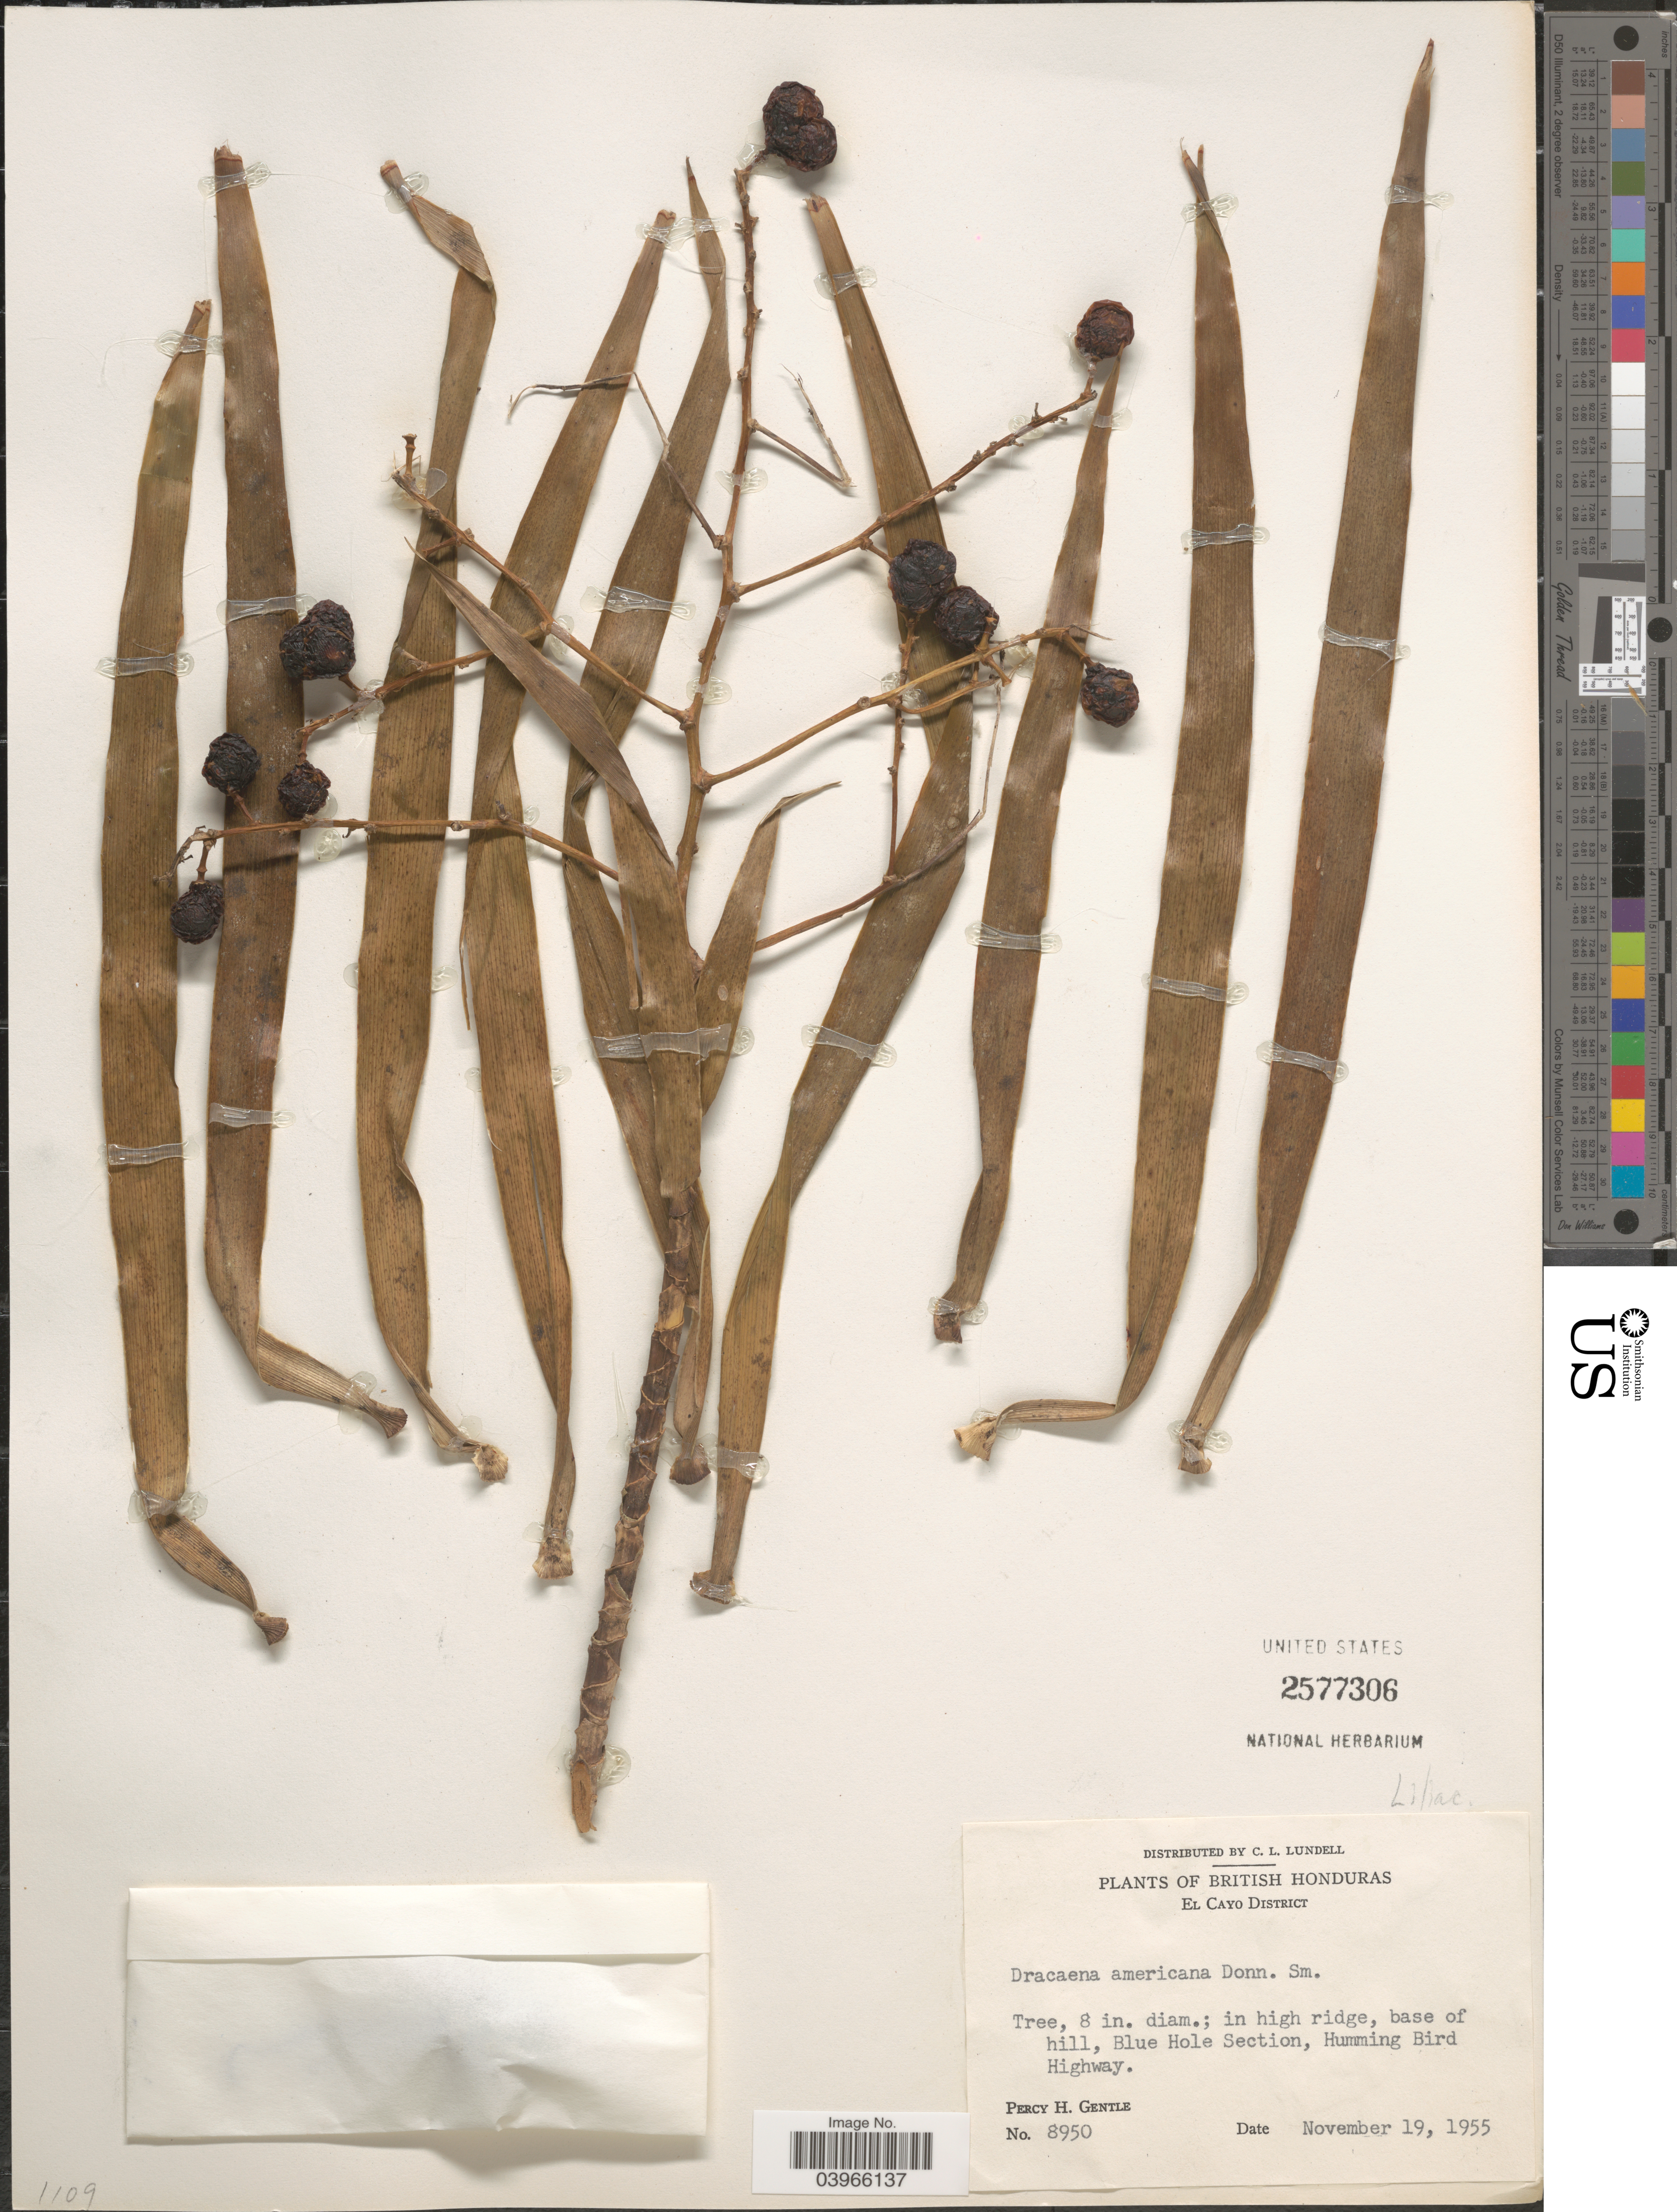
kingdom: Plantae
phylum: Tracheophyta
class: Liliopsida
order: Asparagales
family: Asparagaceae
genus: Dracaena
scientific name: Dracaena americana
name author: Donn. Sm. in Sarg.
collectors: P. H. Gentle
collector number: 8950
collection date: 1955-11-19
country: Belize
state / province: Cayo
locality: British Honduras. El Cayo District. Base of hill, Blue Hole Section, Humming Bird Highway.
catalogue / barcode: US 2577306